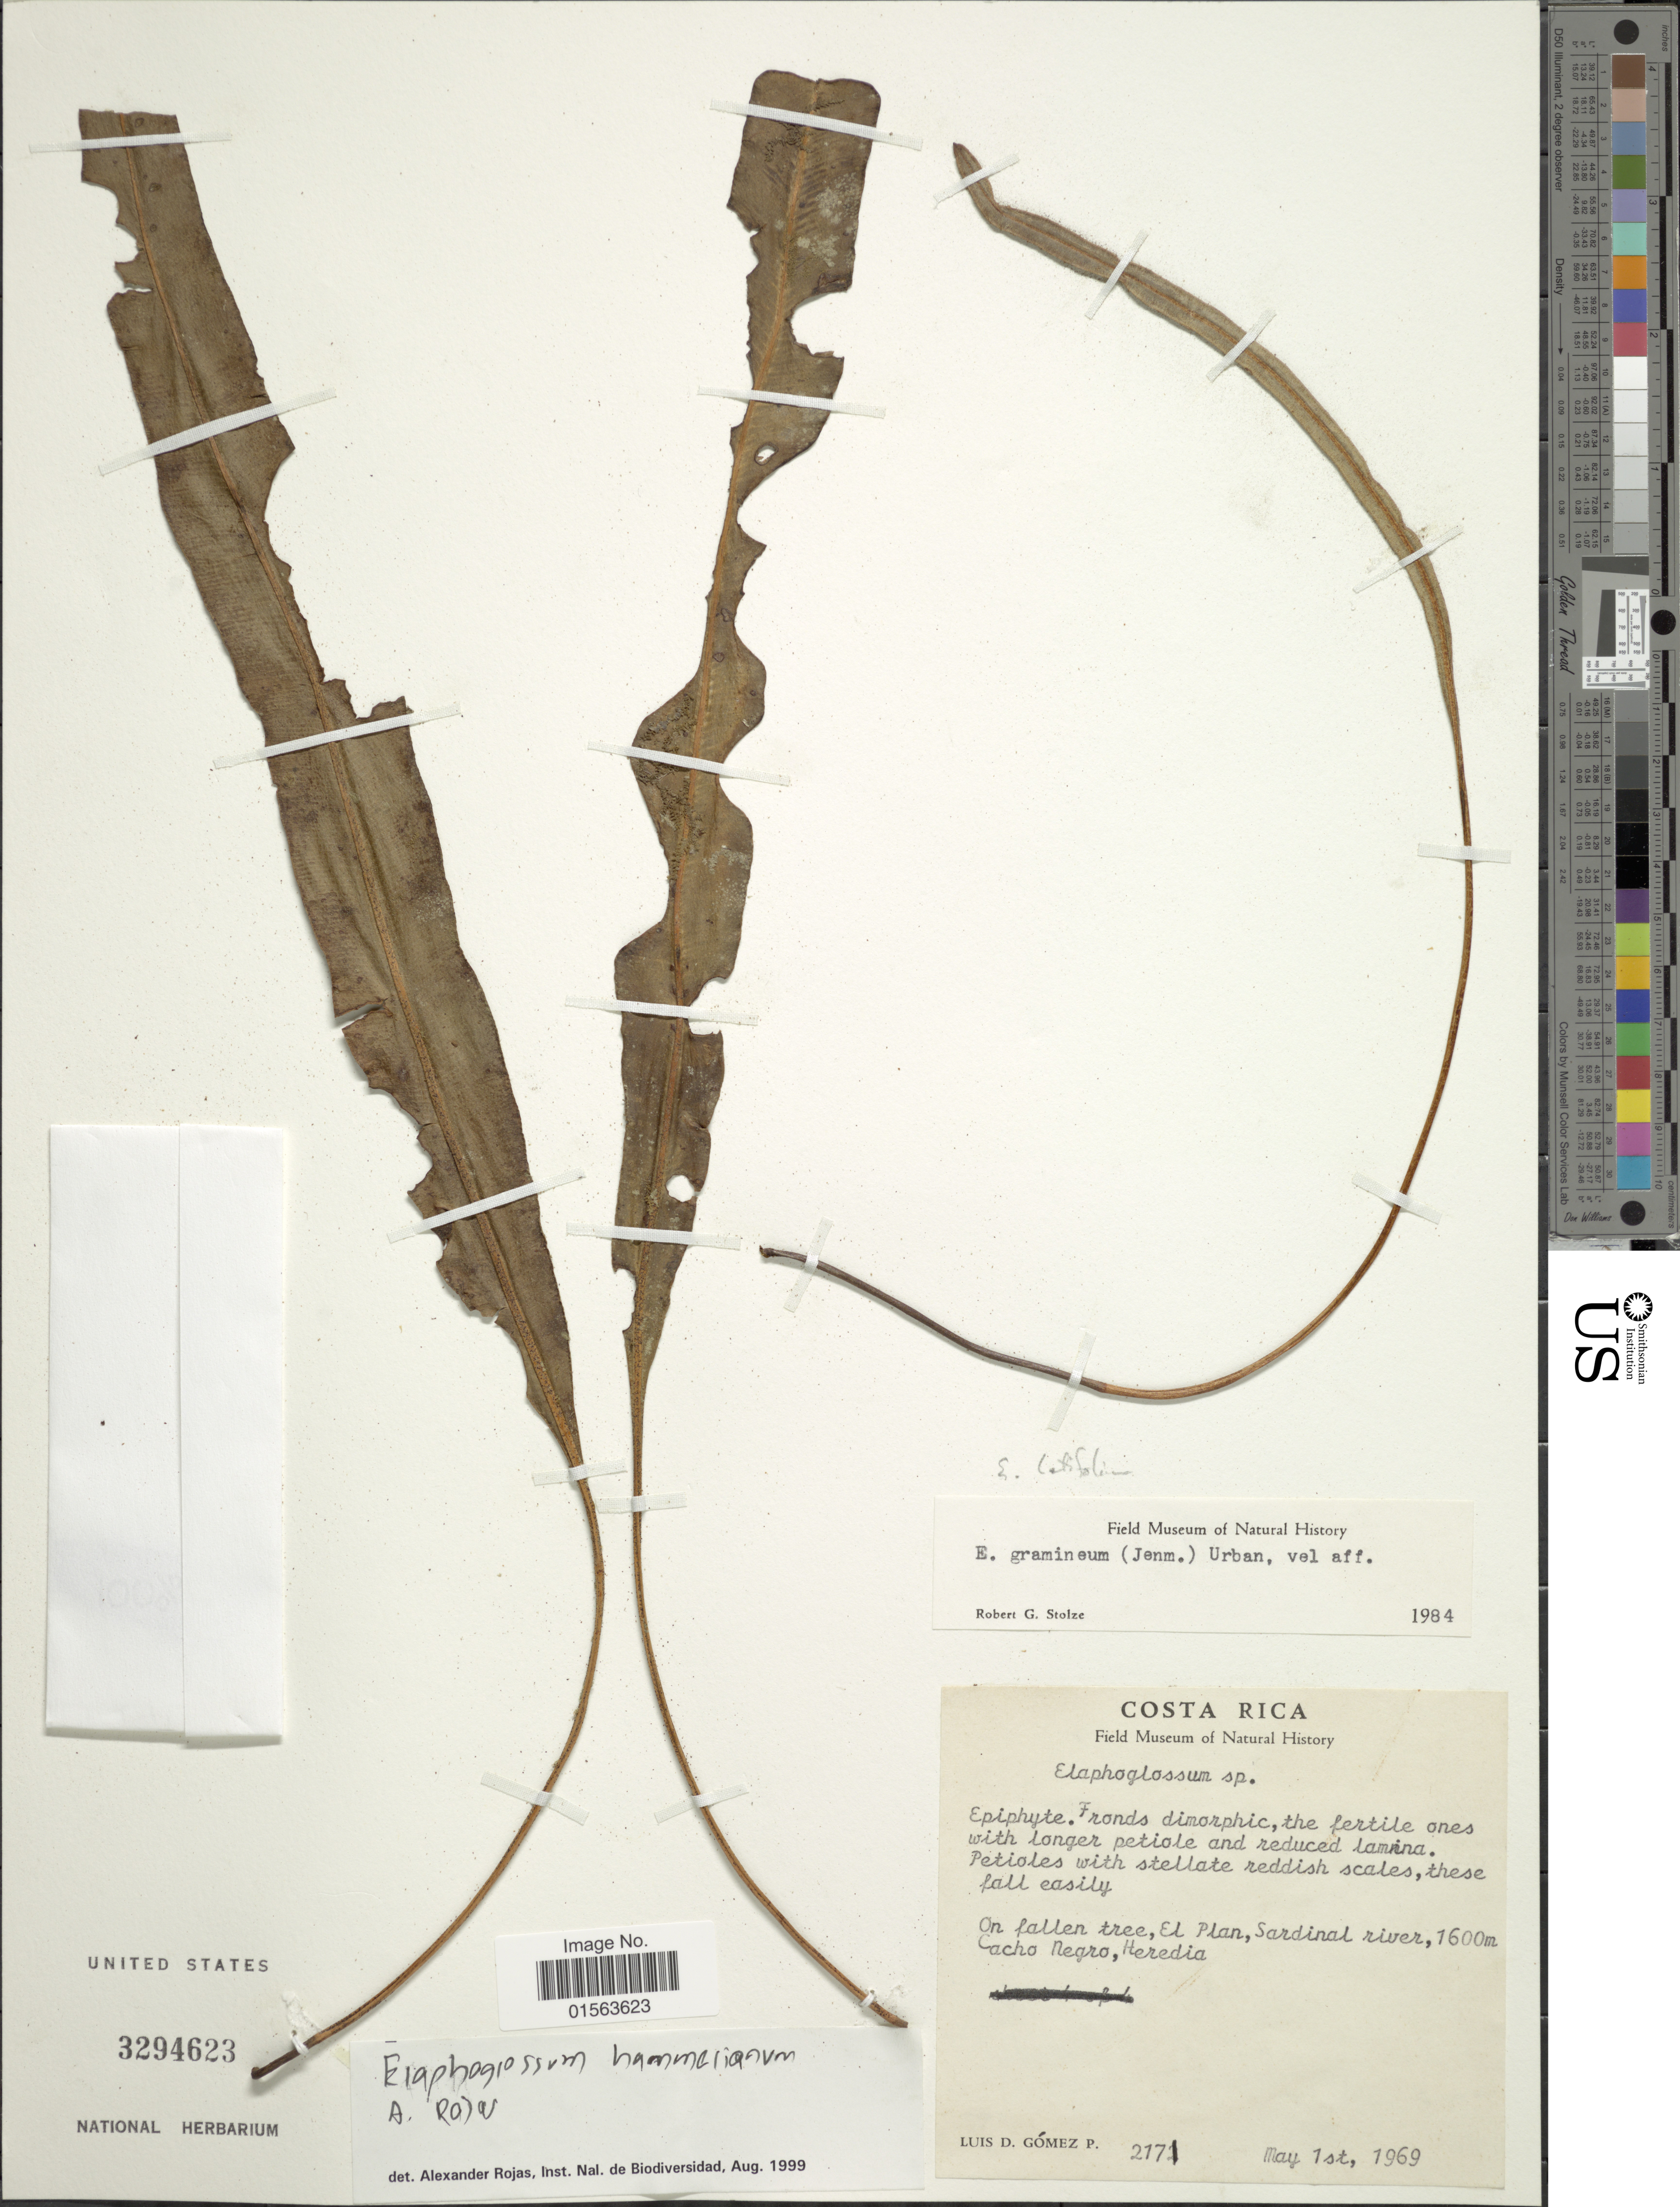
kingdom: Plantae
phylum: Tracheophyta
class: Polypodiopsida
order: Polypodiales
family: Dryopteridaceae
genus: Elaphoglossum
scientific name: Elaphoglossum hammelianum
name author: A. Rojas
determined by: Matos, F. B.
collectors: L. D. Gómez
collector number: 2171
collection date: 1969-05-01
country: Costa Rica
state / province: Heredia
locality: El Plan, Sardinal river, Cacho Negro, Heredia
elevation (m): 1600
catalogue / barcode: US 3294623